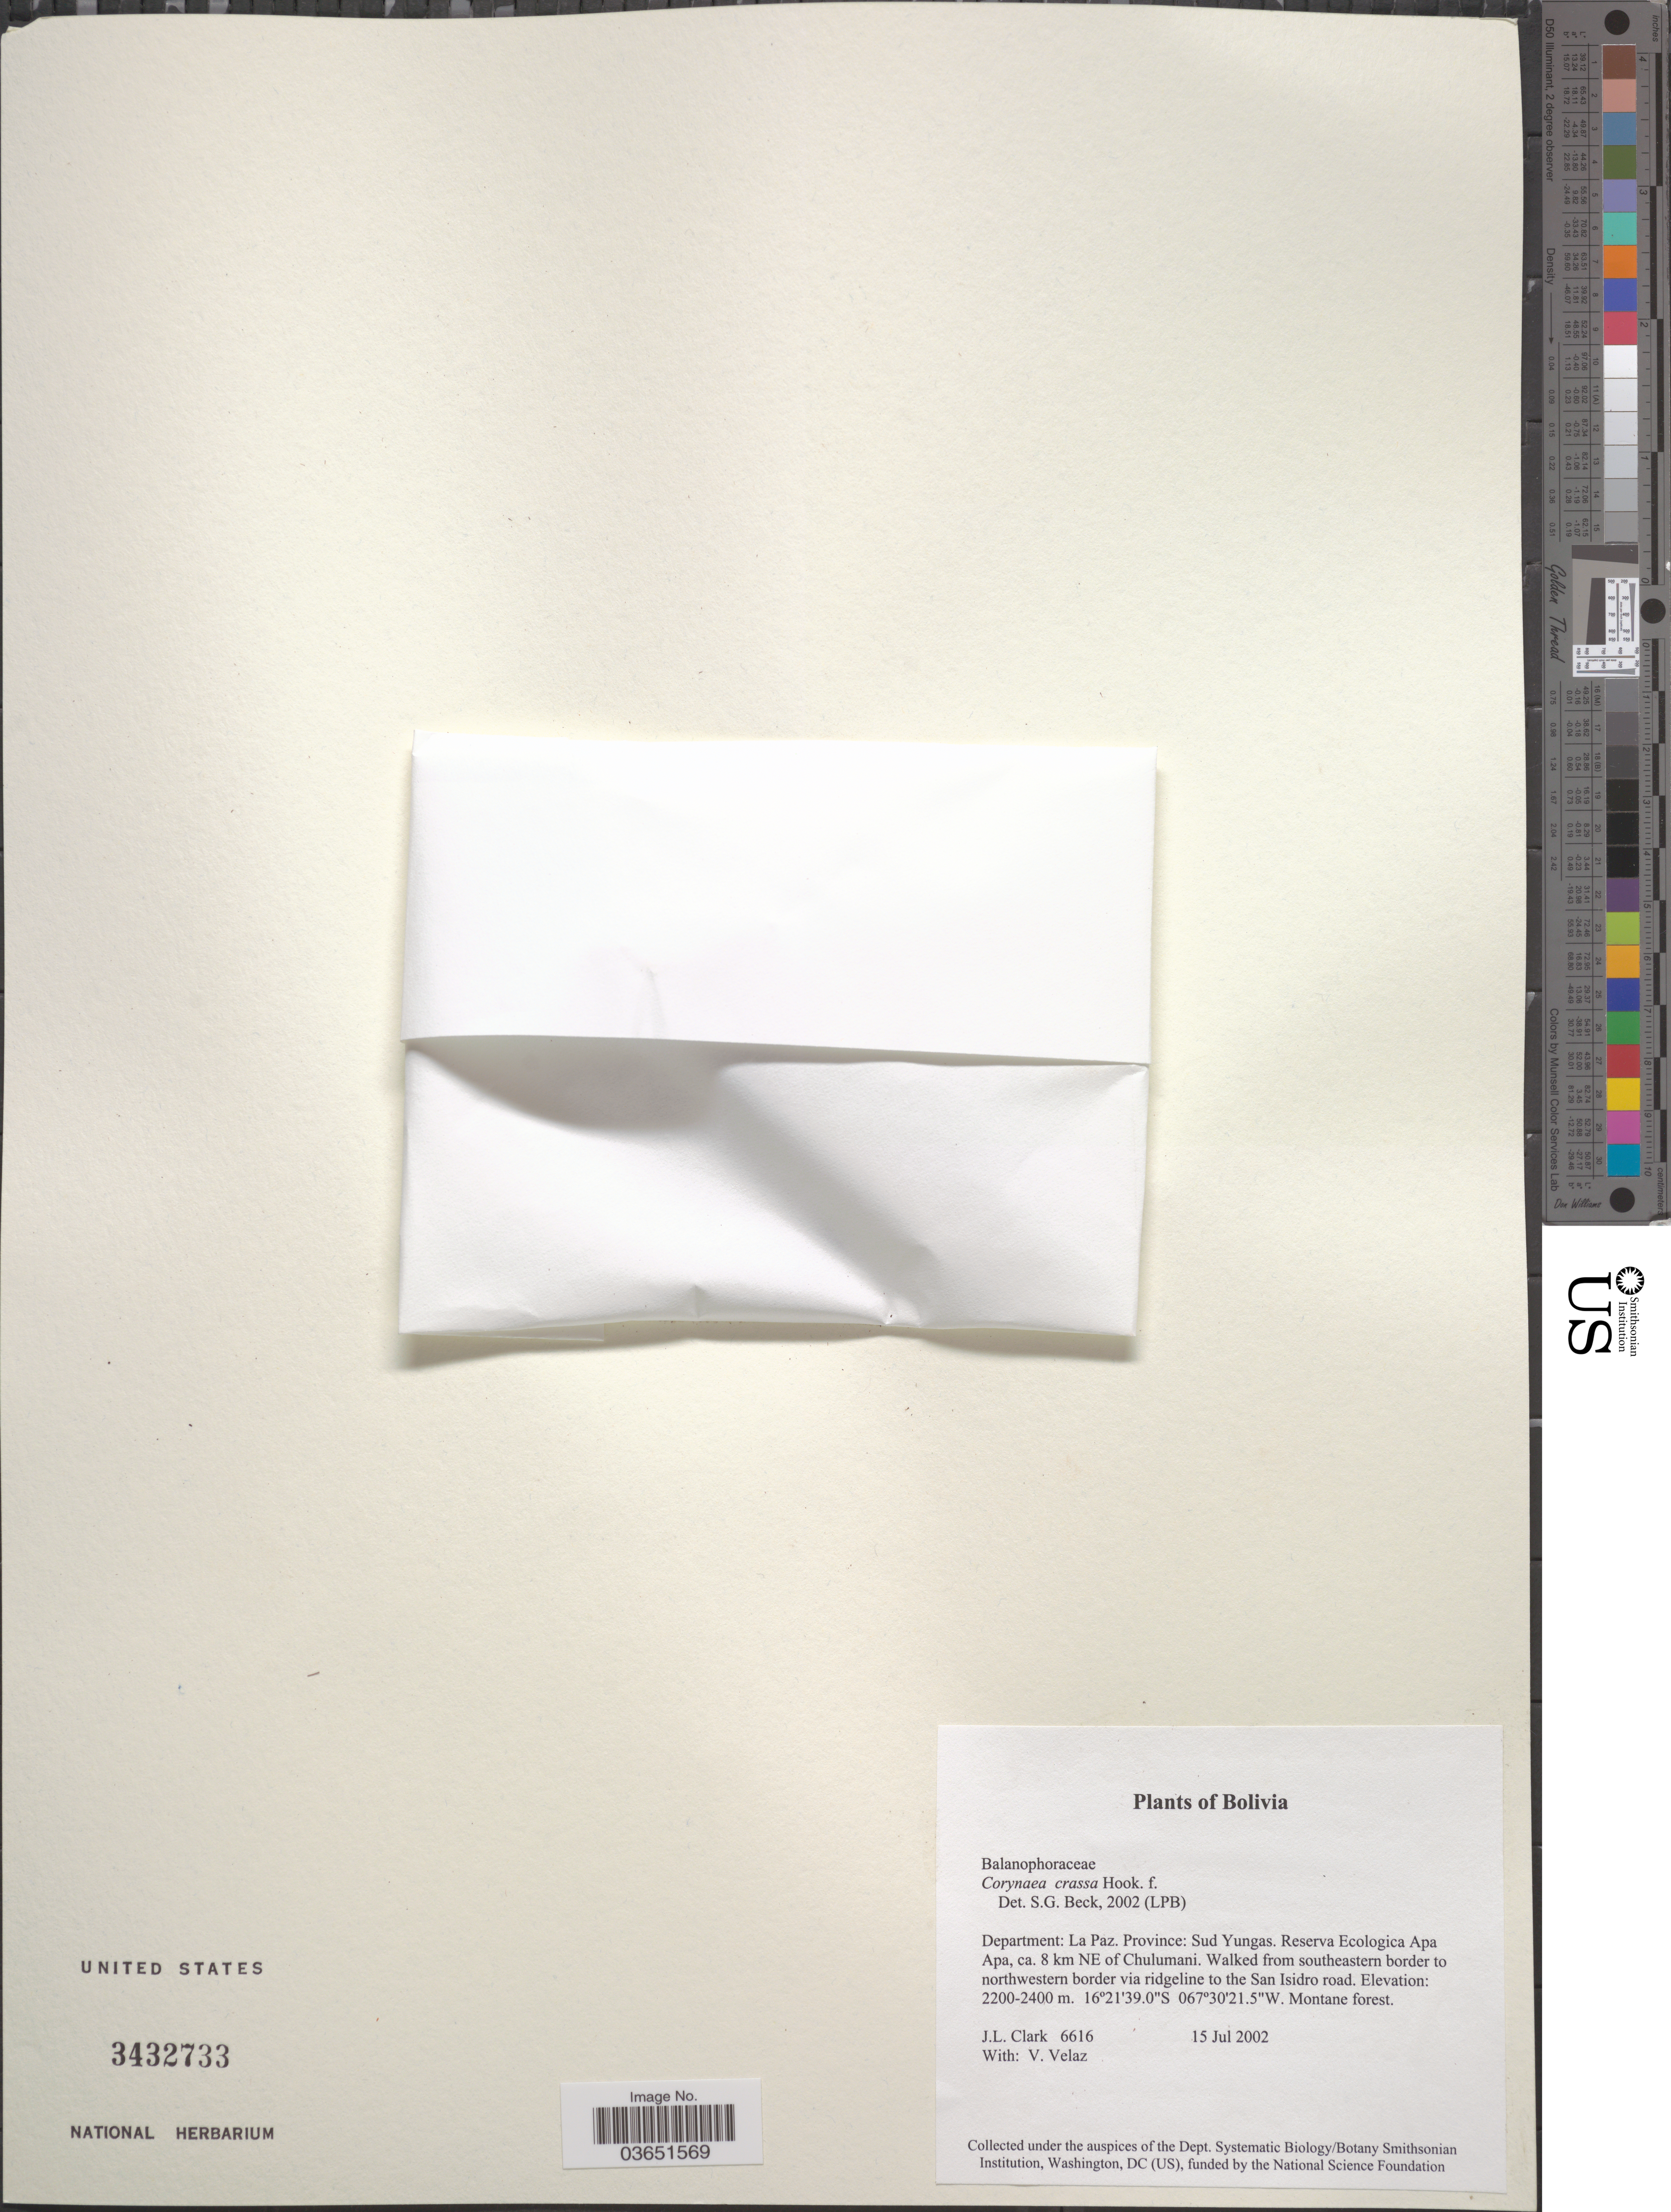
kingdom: Plantae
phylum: Tracheophyta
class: Magnoliopsida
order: Santalales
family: Balanophoraceae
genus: Corynaea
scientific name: Corynaea crassa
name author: Hook. f.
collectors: J. L. Clark & V. Velaz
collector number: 6616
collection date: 2002-07-15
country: Bolivia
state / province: La Paz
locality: Department: La Paz. Provincia: Sud Yungas. Reserva Ecologica Apa Apa, ca. 8 km NE of Chulumani. Walked from southeastern border to northwestern border via ridgeline to the San Isidro road.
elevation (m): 2200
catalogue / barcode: US 3432733